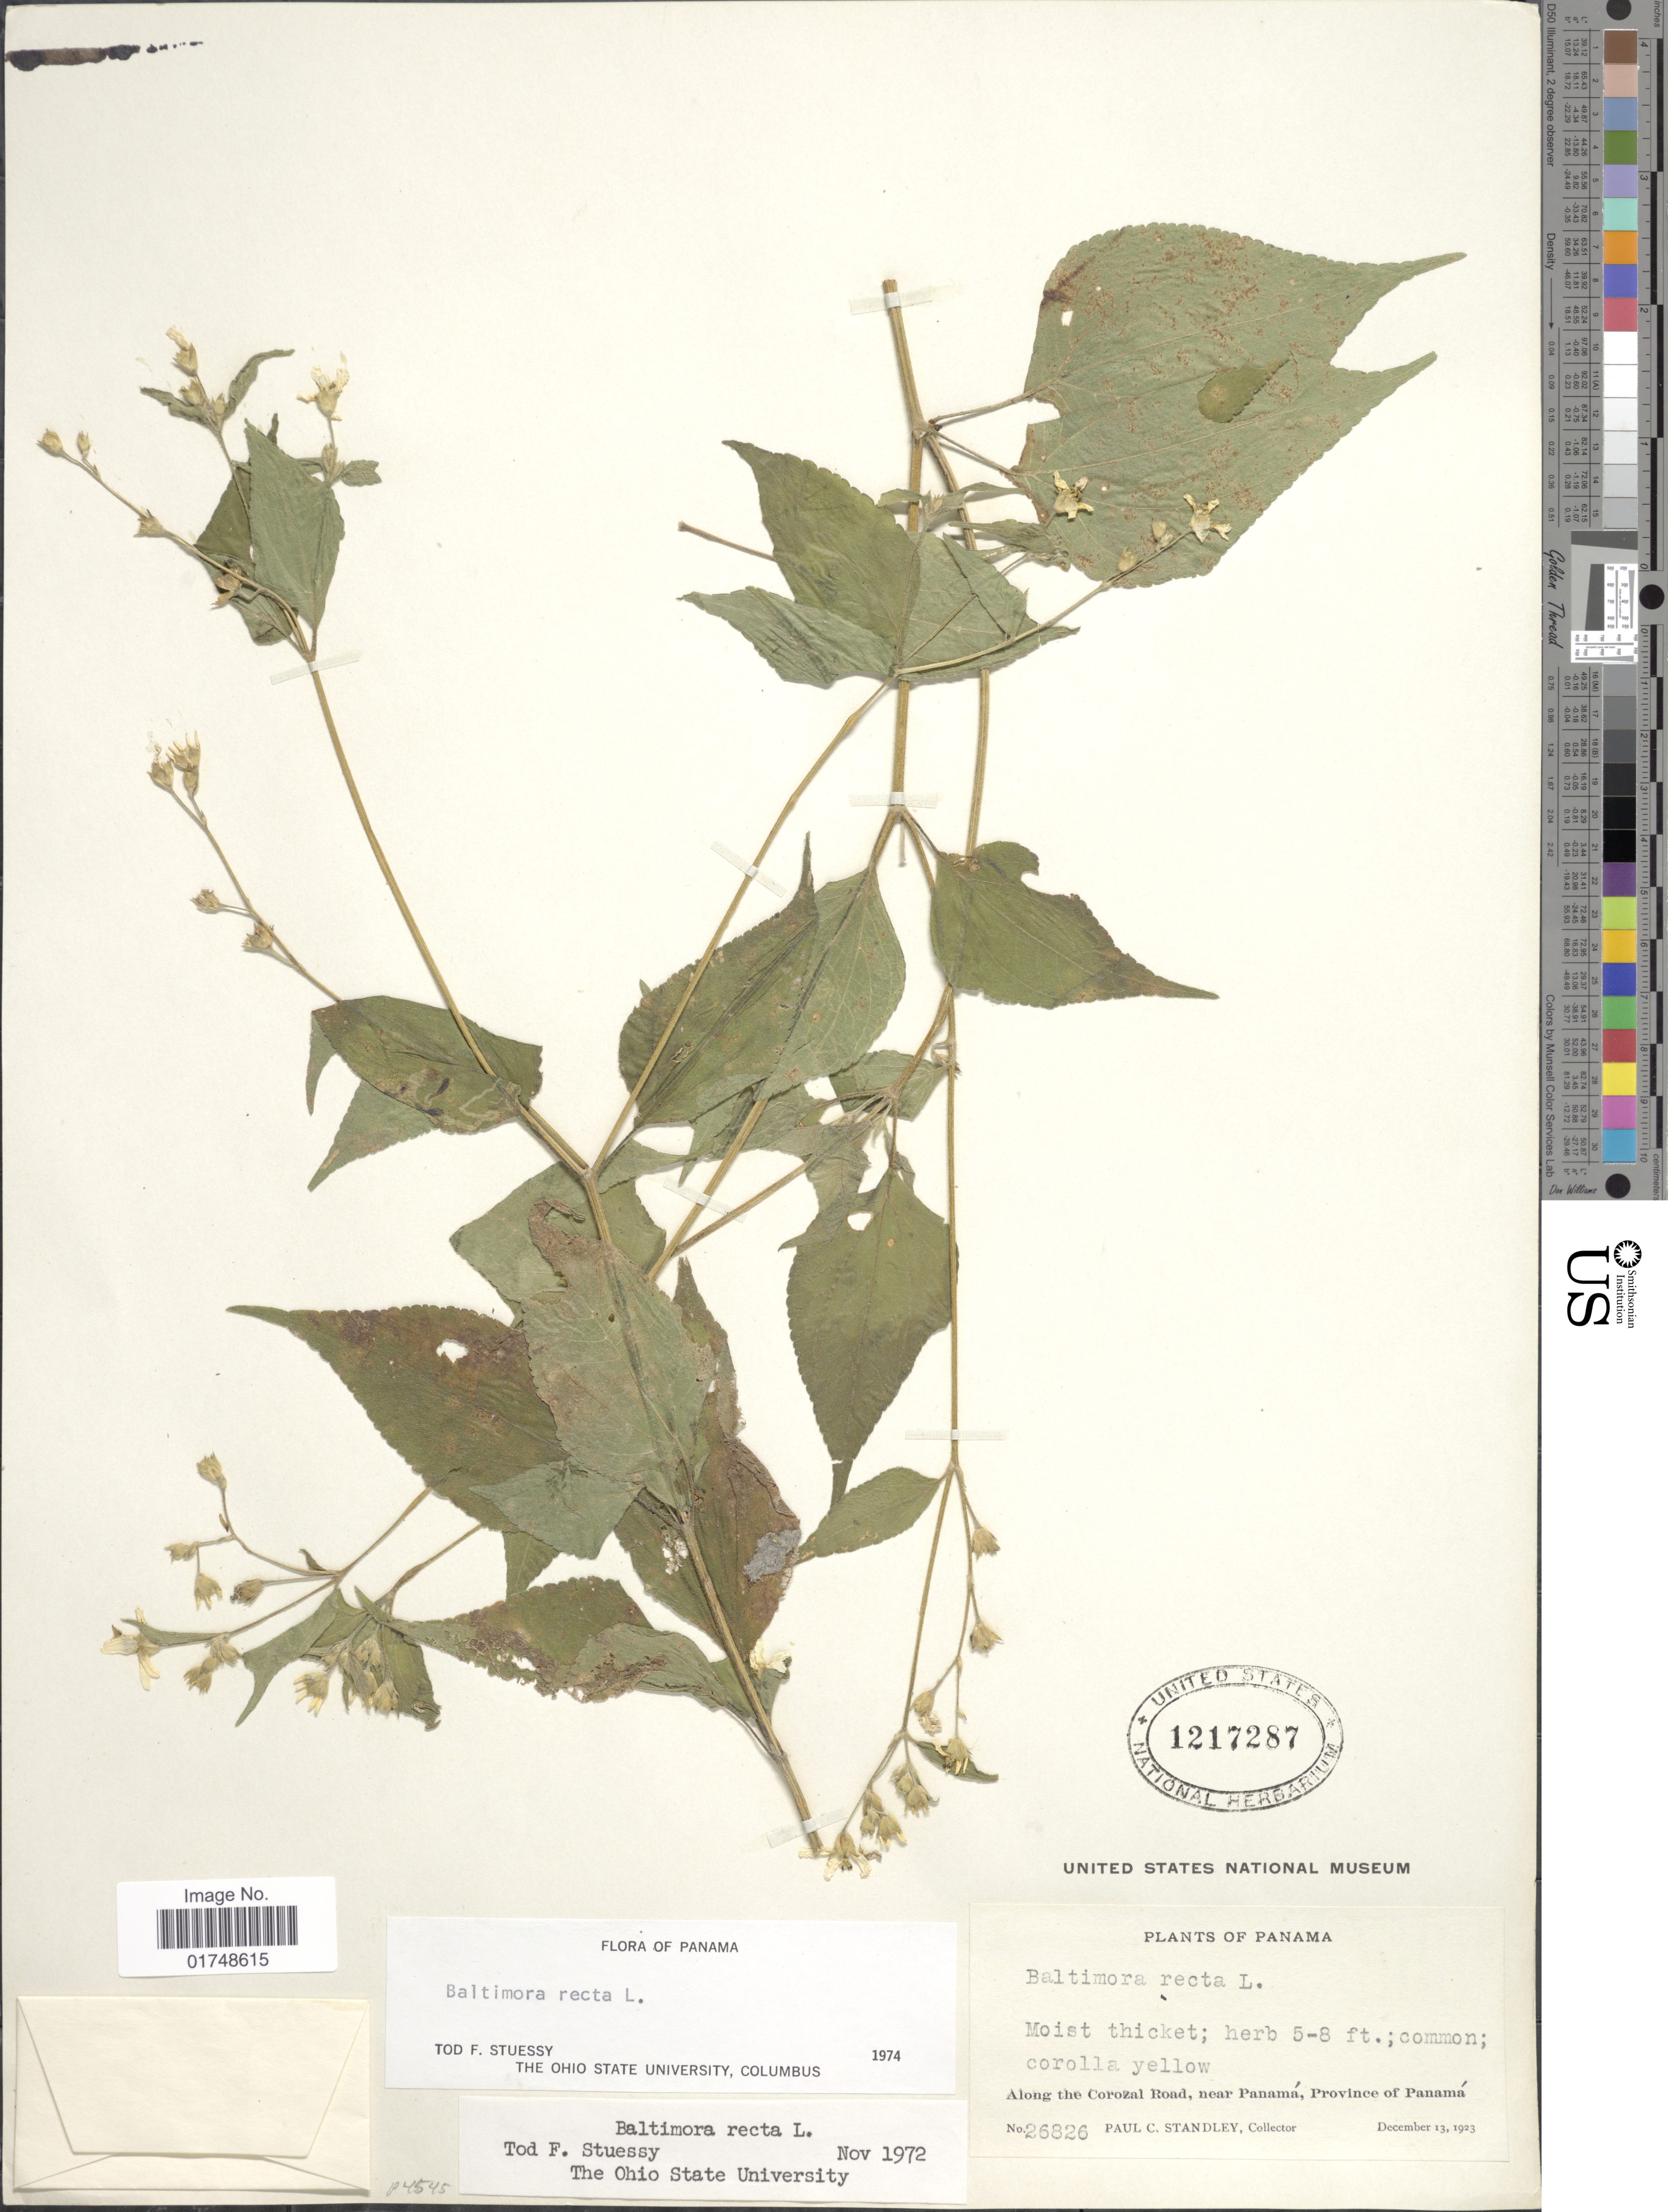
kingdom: Plantae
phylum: Tracheophyta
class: Magnoliopsida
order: Asterales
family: Asteraceae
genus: Baltimora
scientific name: Baltimora recta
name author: L.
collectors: P. C. Standley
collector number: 26826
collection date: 1923-12-13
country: Panama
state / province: Panamá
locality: Along the Corozal Road, near Panama, Province of Panama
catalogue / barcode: US 1217287